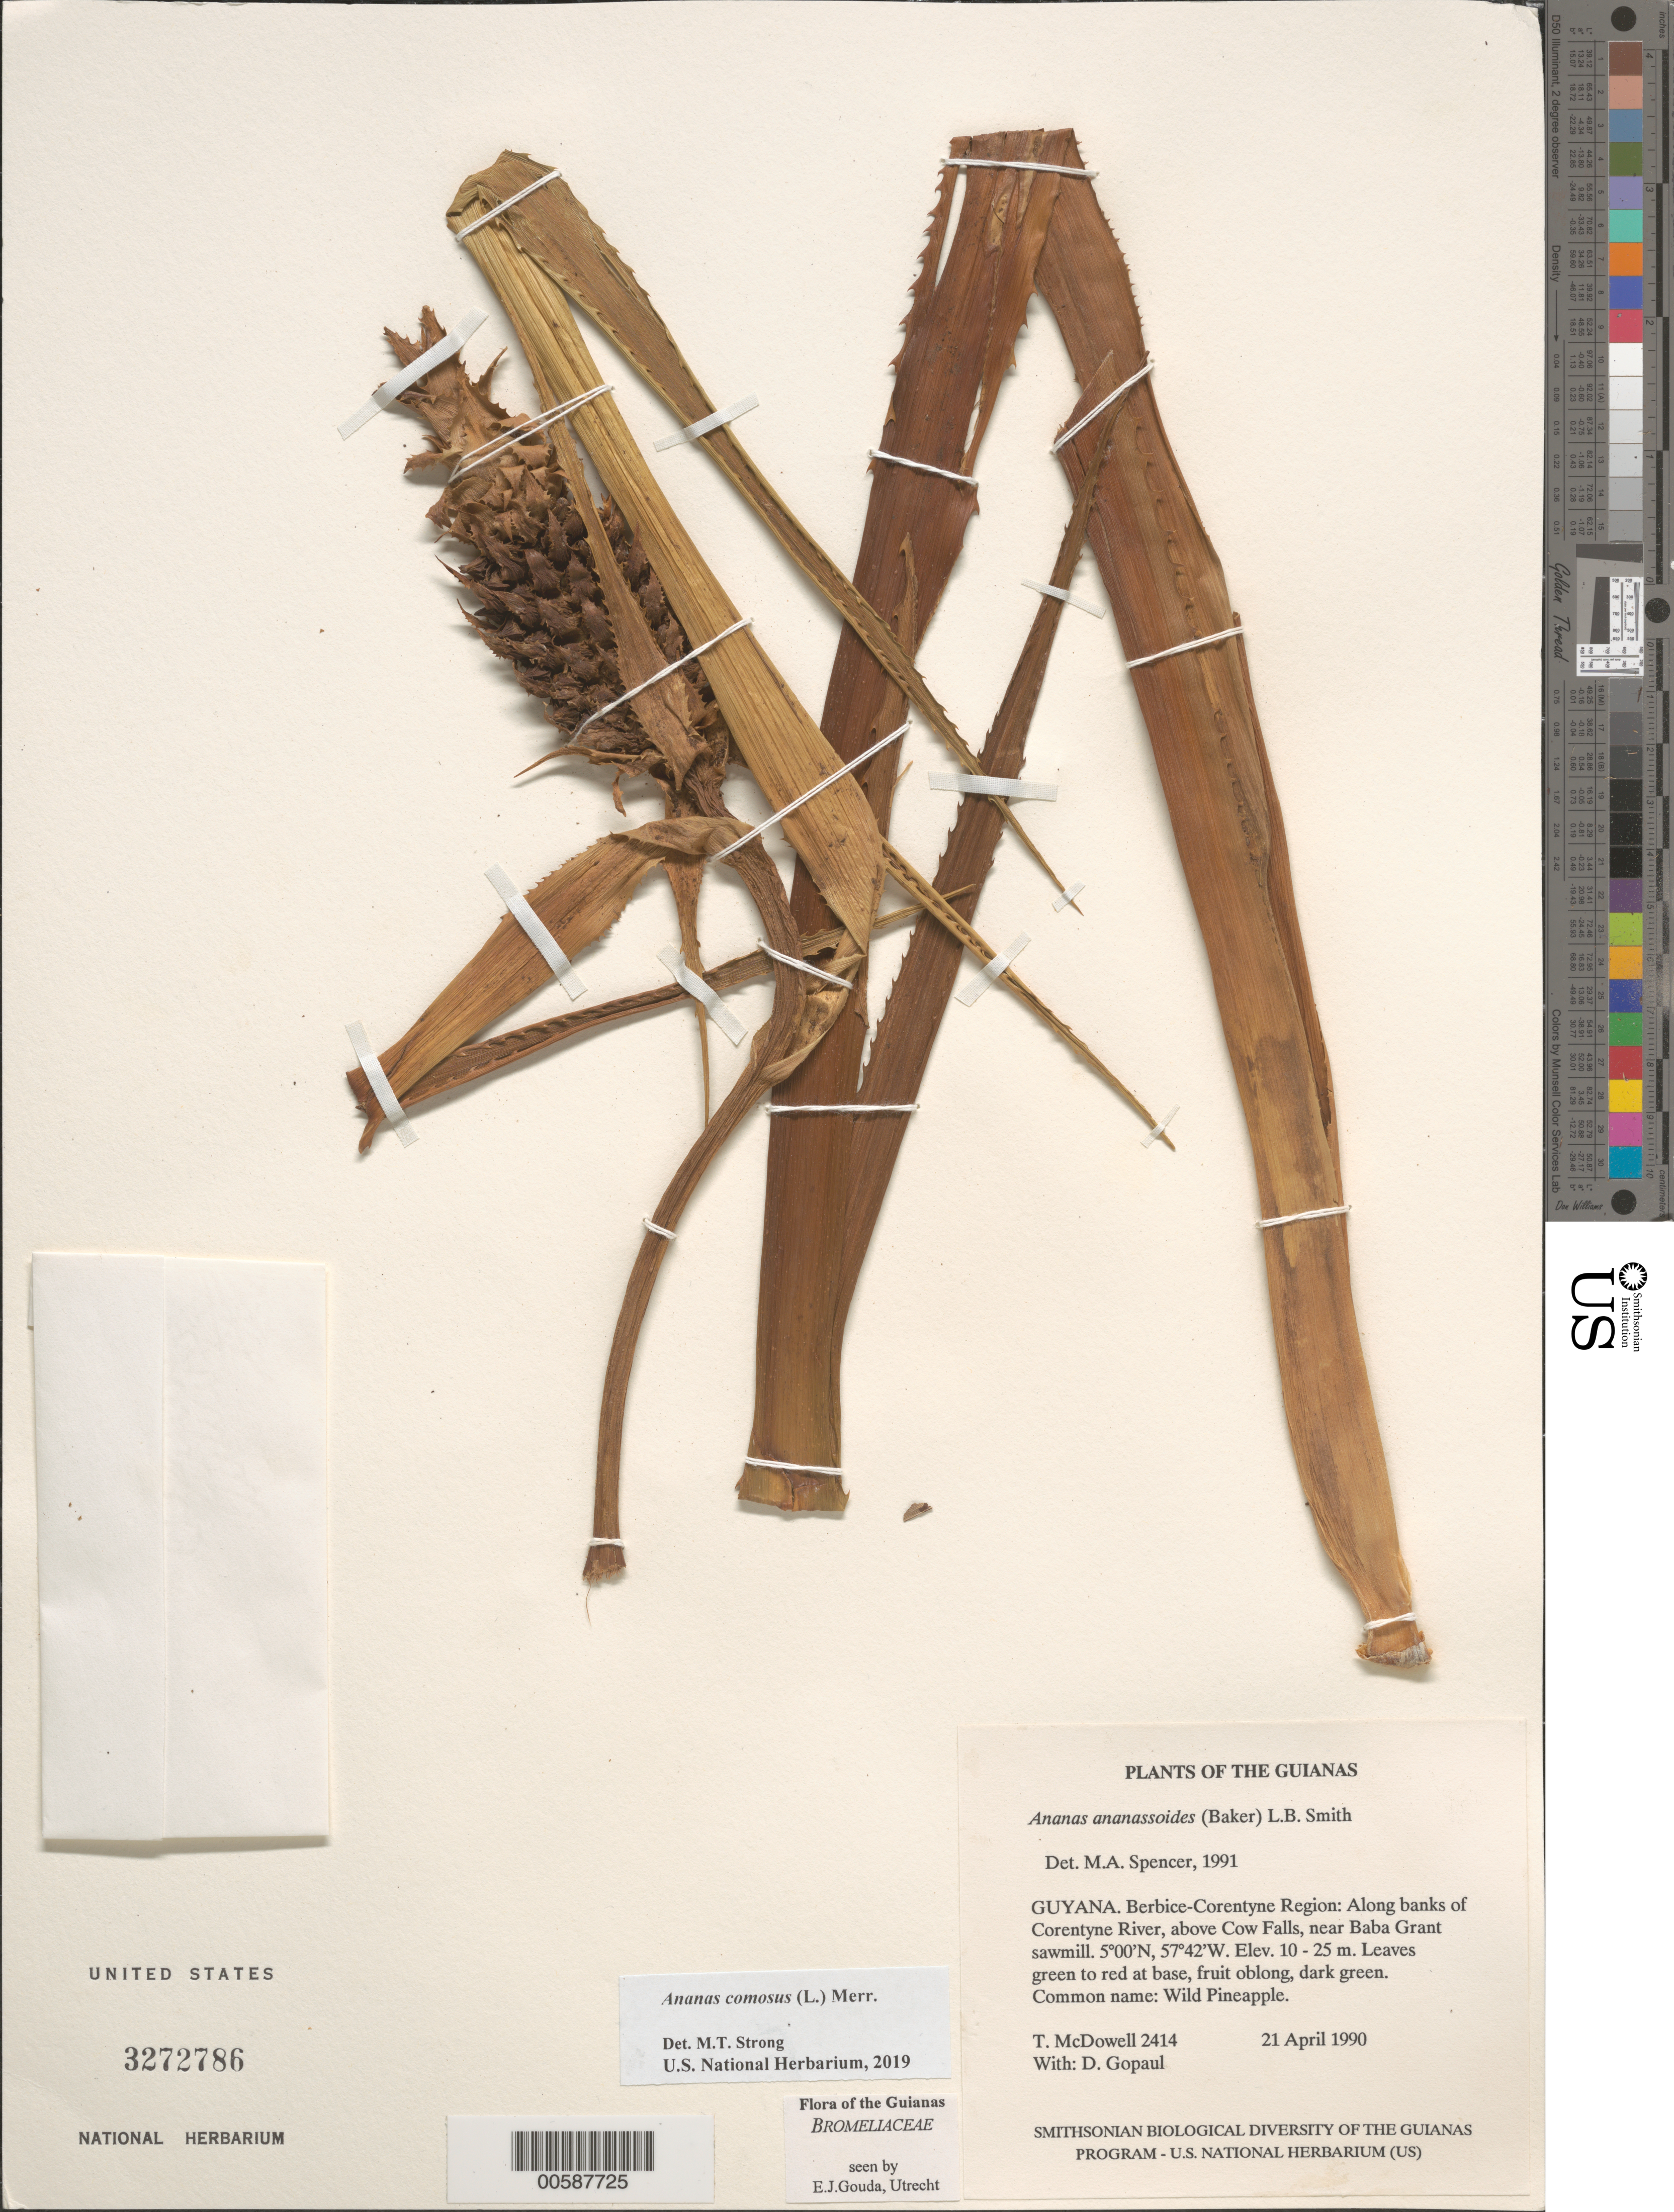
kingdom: Plantae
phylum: Tracheophyta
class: Liliopsida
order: Poales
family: Bromeliaceae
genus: Ananas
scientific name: Ananas comosus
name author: (L.) Merr.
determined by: Strong, Mark T., (BOT), Smithsonian Institution - National Museum of Natural History (UNITED STATES)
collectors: T. McDowell & D. Gopaul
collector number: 2414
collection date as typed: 21 April 1990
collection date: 1990-04-21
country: Guyana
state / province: E. Berbice-Corentyne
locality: Corentyne River, above Cow Falls, near Baba Grant sawmill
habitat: Along banks of river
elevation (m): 10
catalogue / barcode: US 3272786